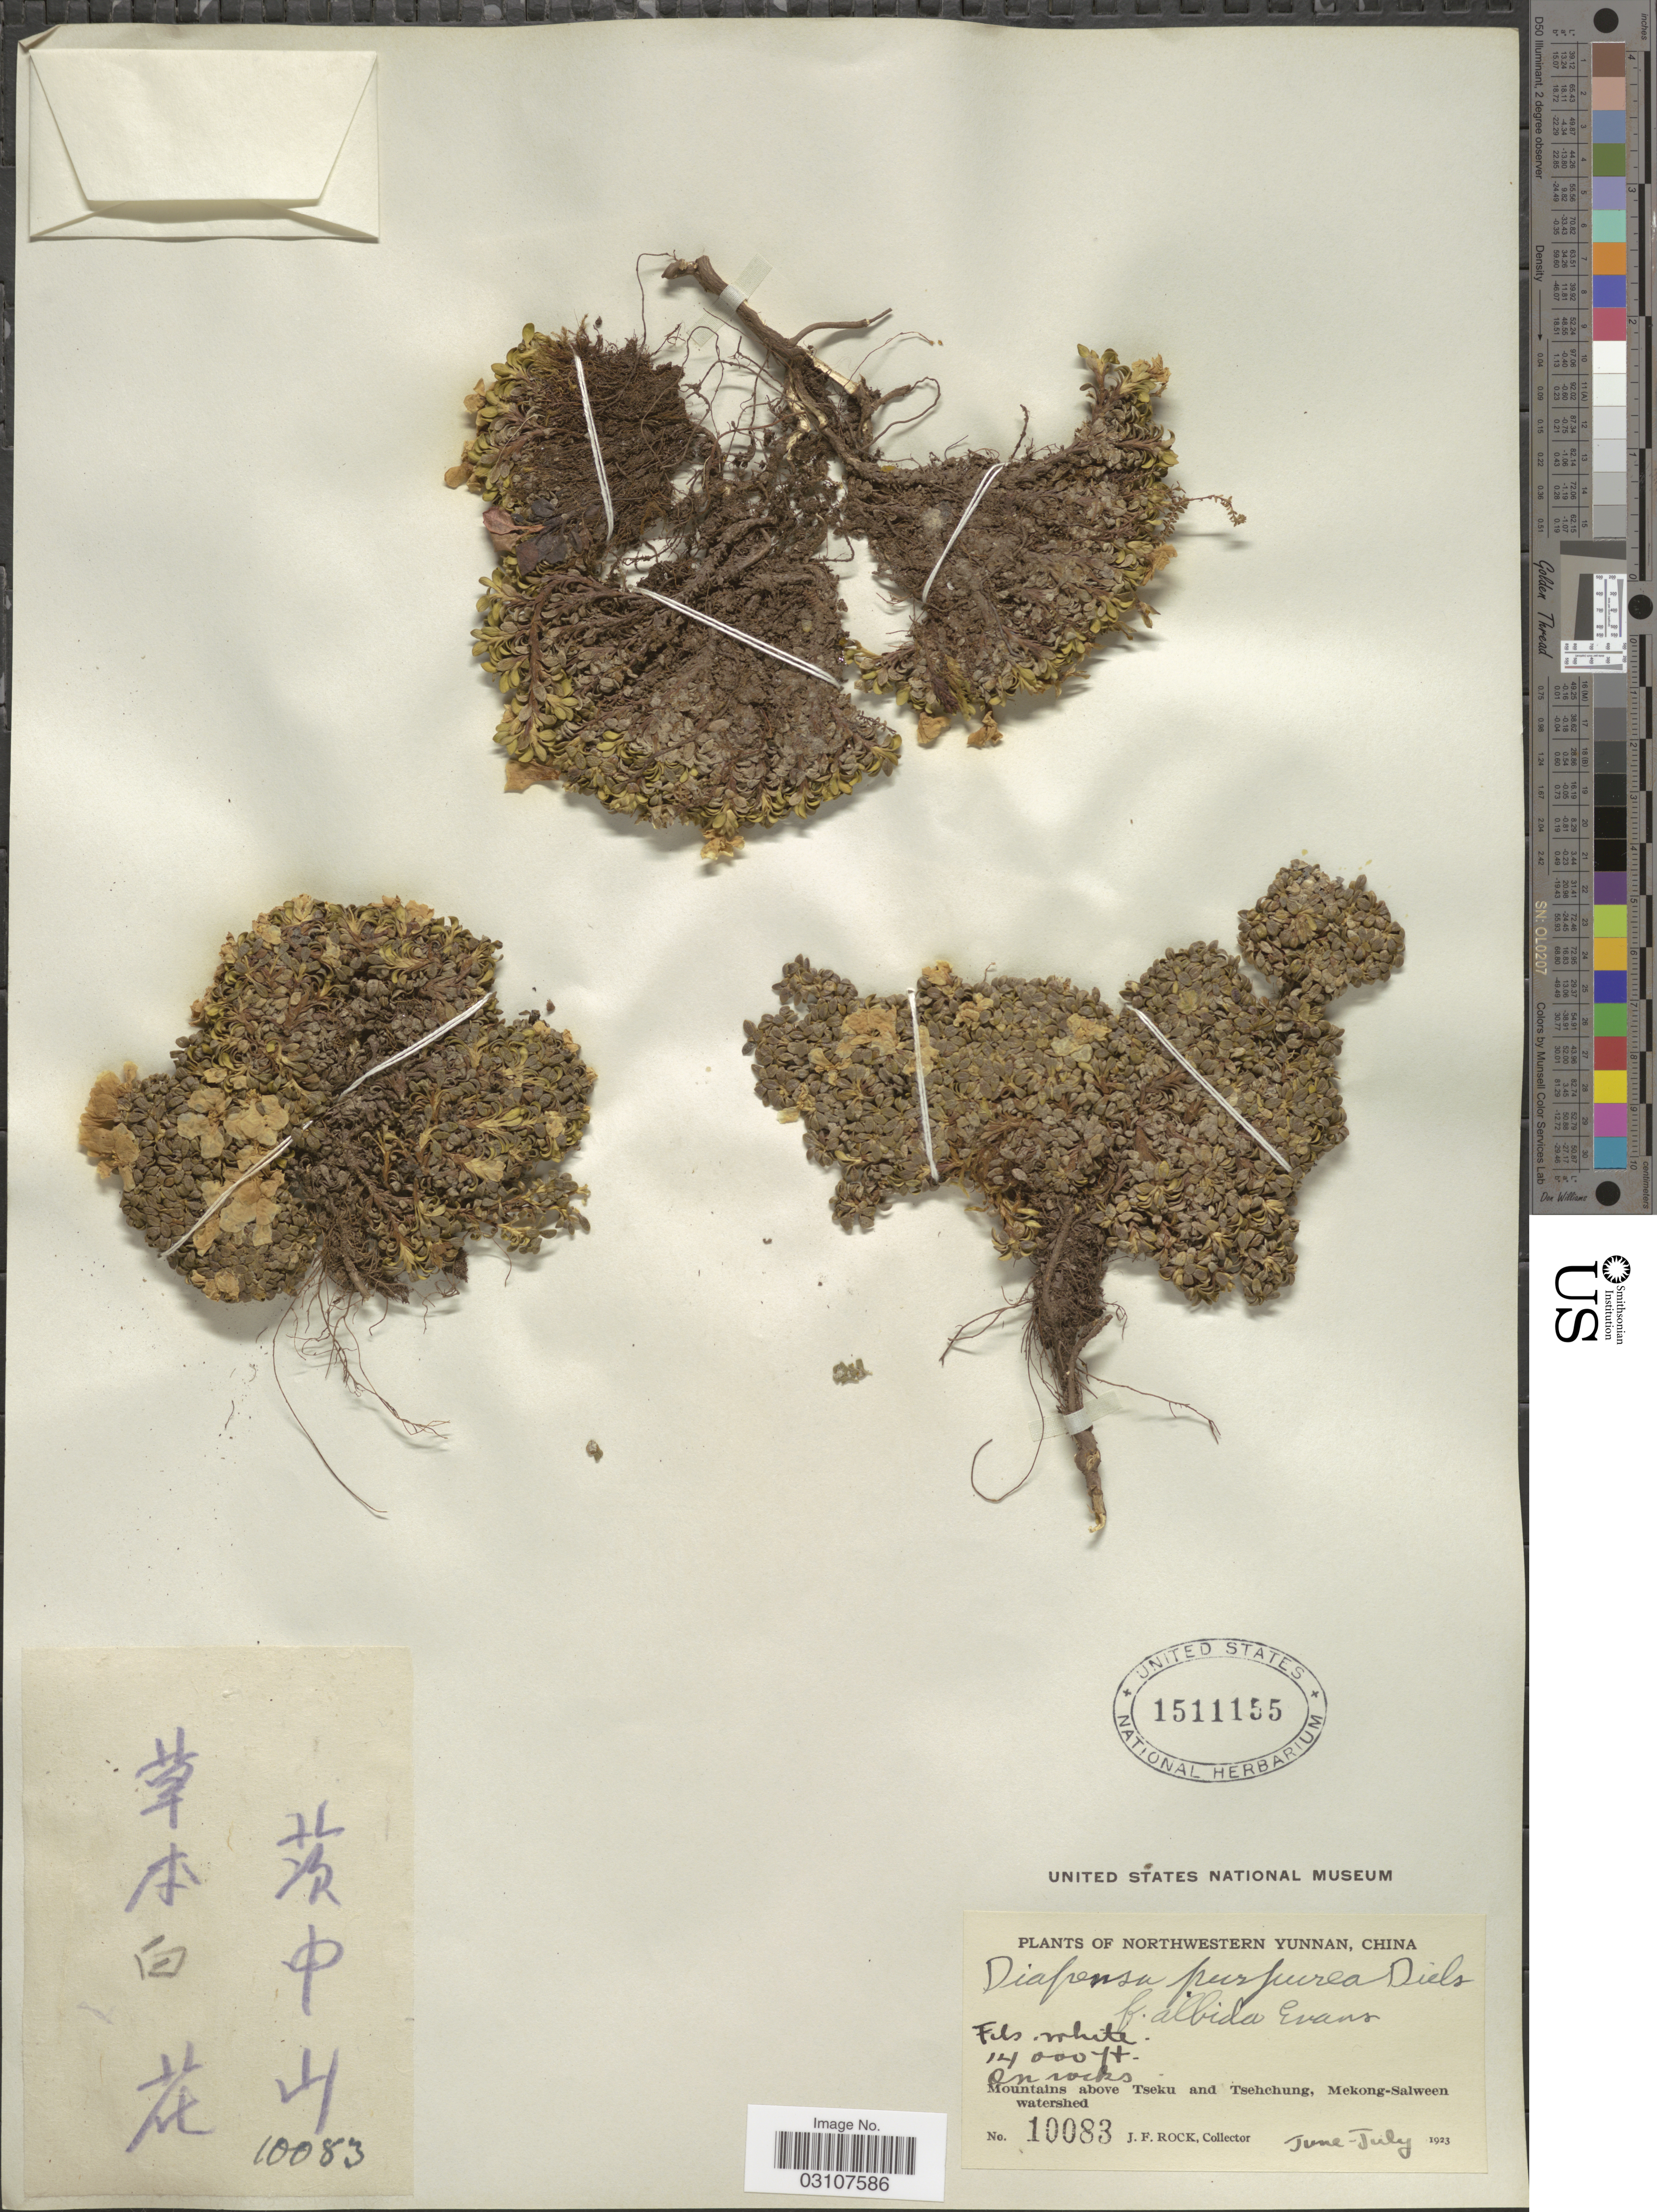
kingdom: Plantae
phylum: Tracheophyta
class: Magnoliopsida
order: Ericales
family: Diapensiaceae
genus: Diapensia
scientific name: Diapensia purpurea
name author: Diels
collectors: J. Rock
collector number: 10083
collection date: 1923-06/1923-07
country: China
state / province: Yunnan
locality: Northwestern Yunnan. Mountains above Tseku and Tsehchung, Mekong-Salween watershed.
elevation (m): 4267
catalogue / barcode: US 1511155